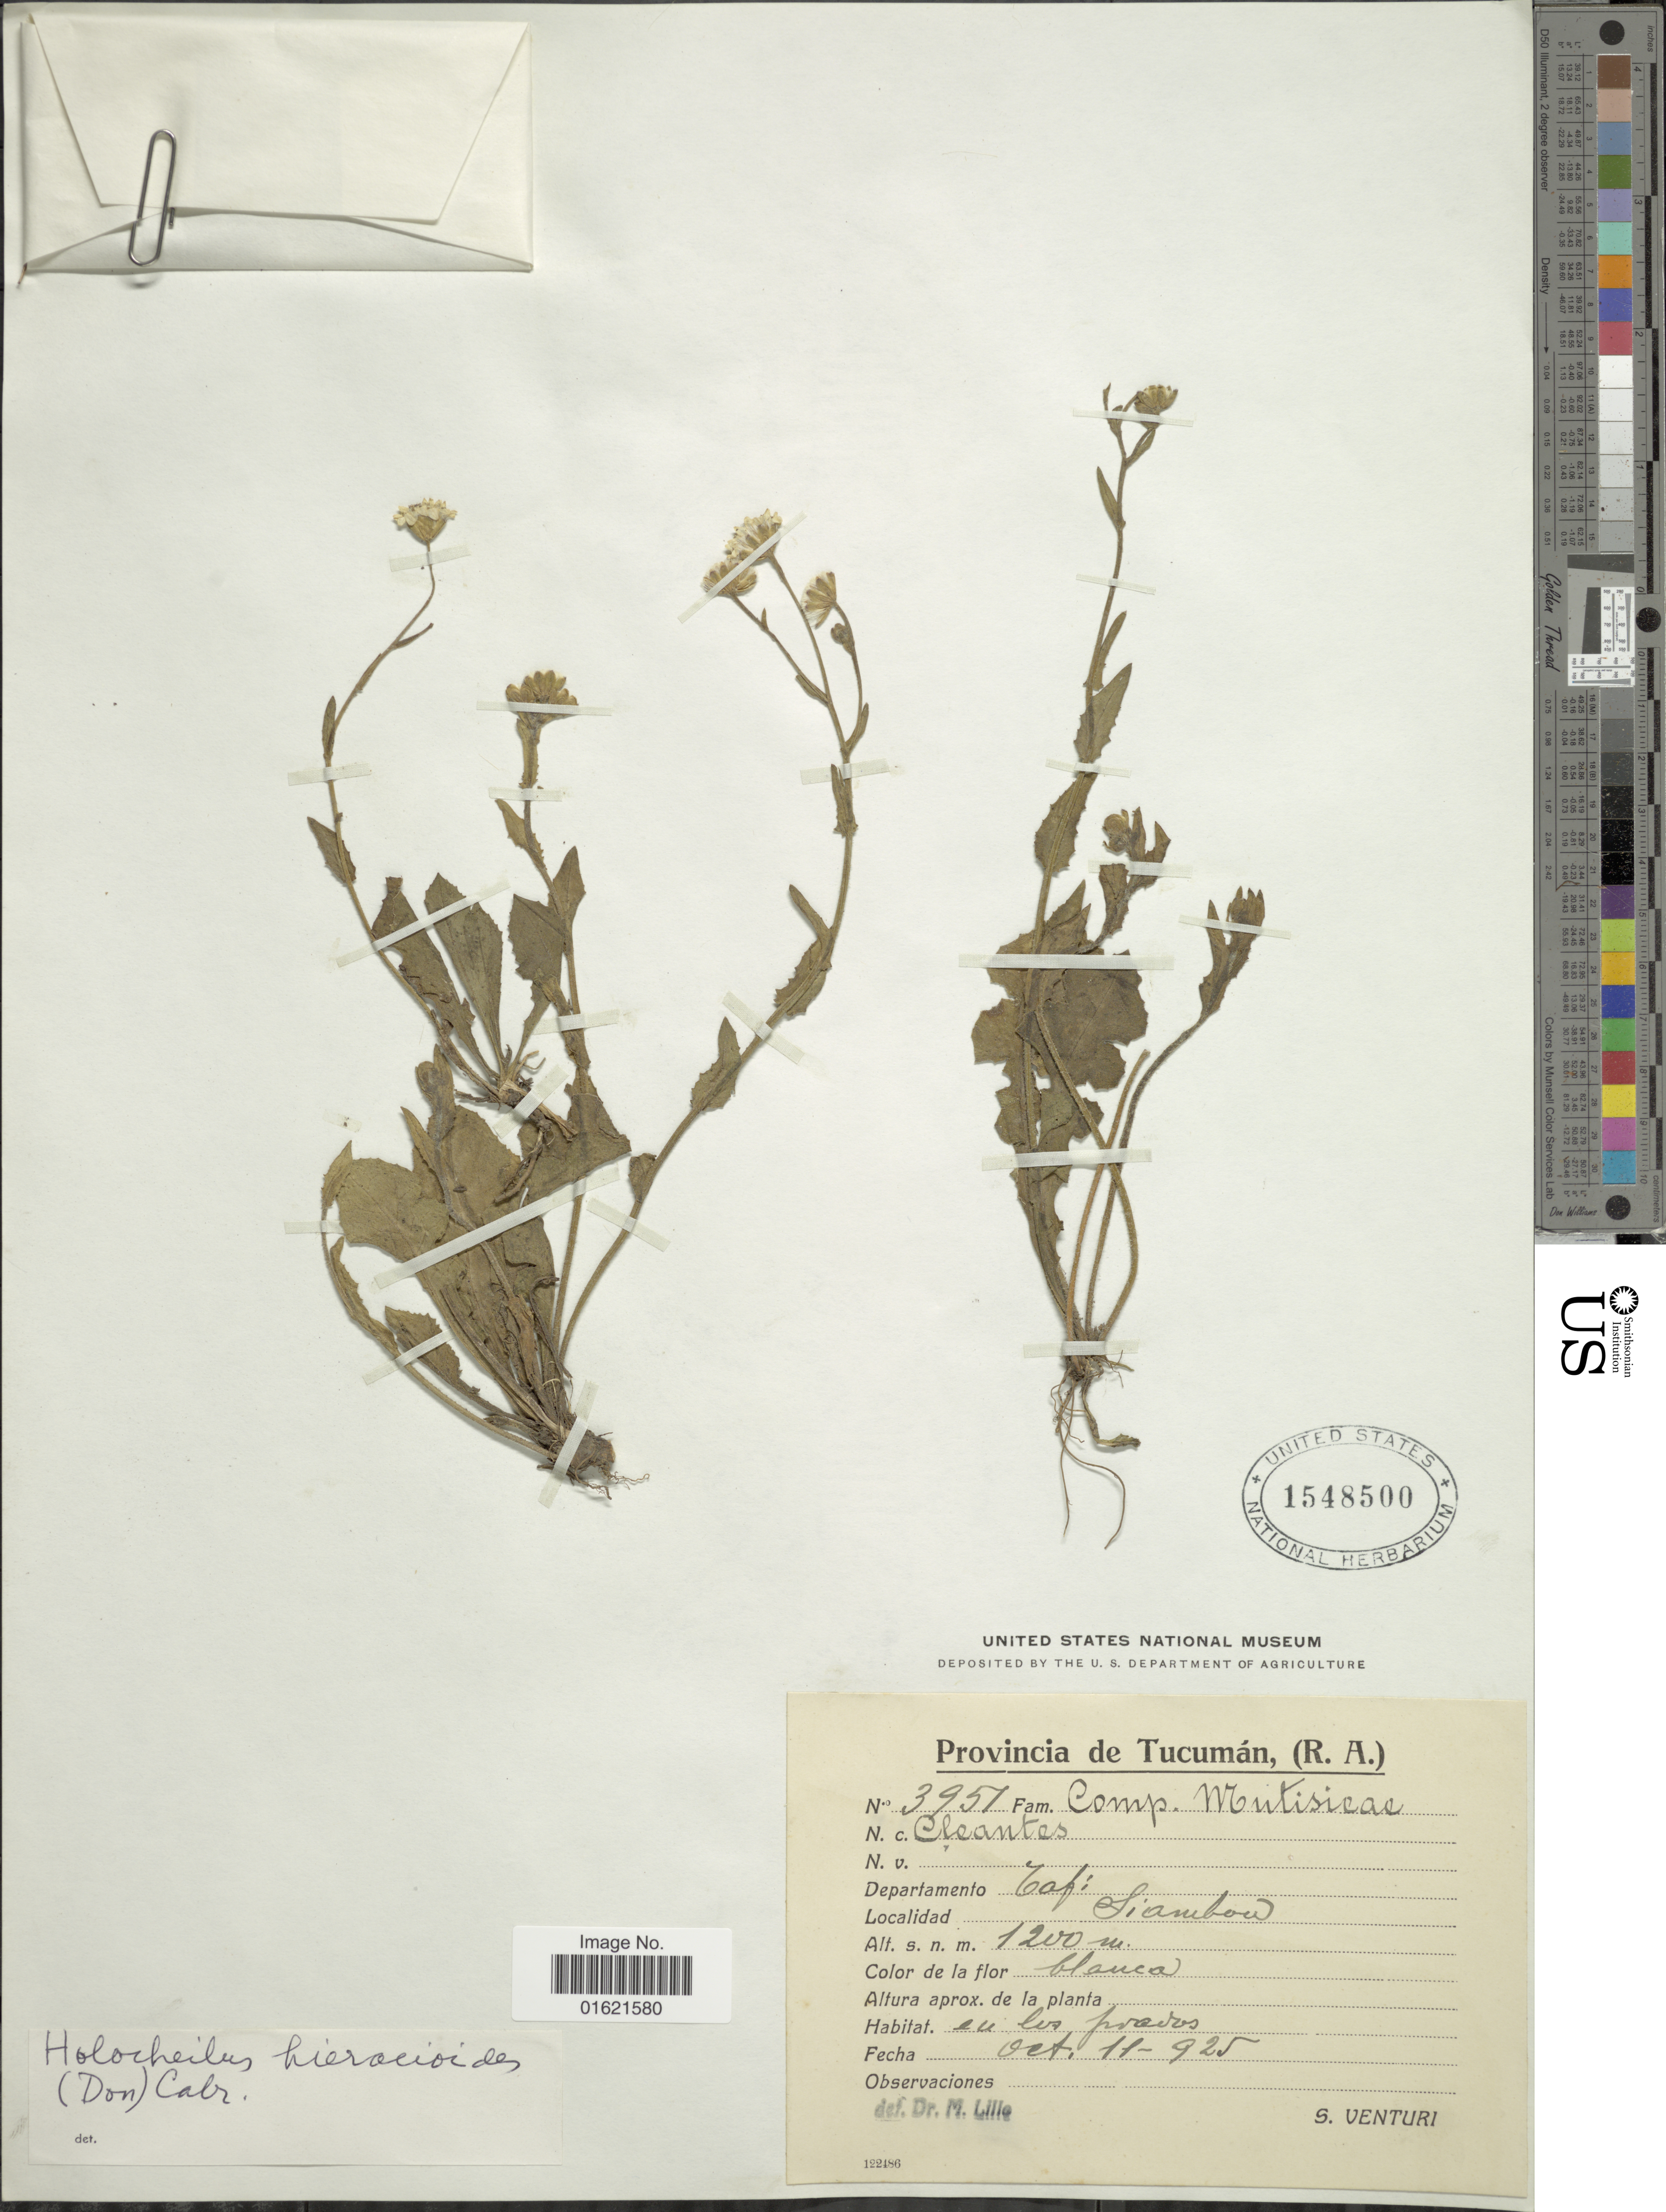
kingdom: Plantae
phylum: Tracheophyta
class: Magnoliopsida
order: Asterales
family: Asteraceae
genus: Holocheilus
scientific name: Holocheilus hieracioides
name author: (D. Don) Cabrera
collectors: S. Venturi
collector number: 3951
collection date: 1925-10-11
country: Argentina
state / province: Tucuman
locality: Provincia de Tucuman, R. A. Siambou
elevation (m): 1200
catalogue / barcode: US 1548500